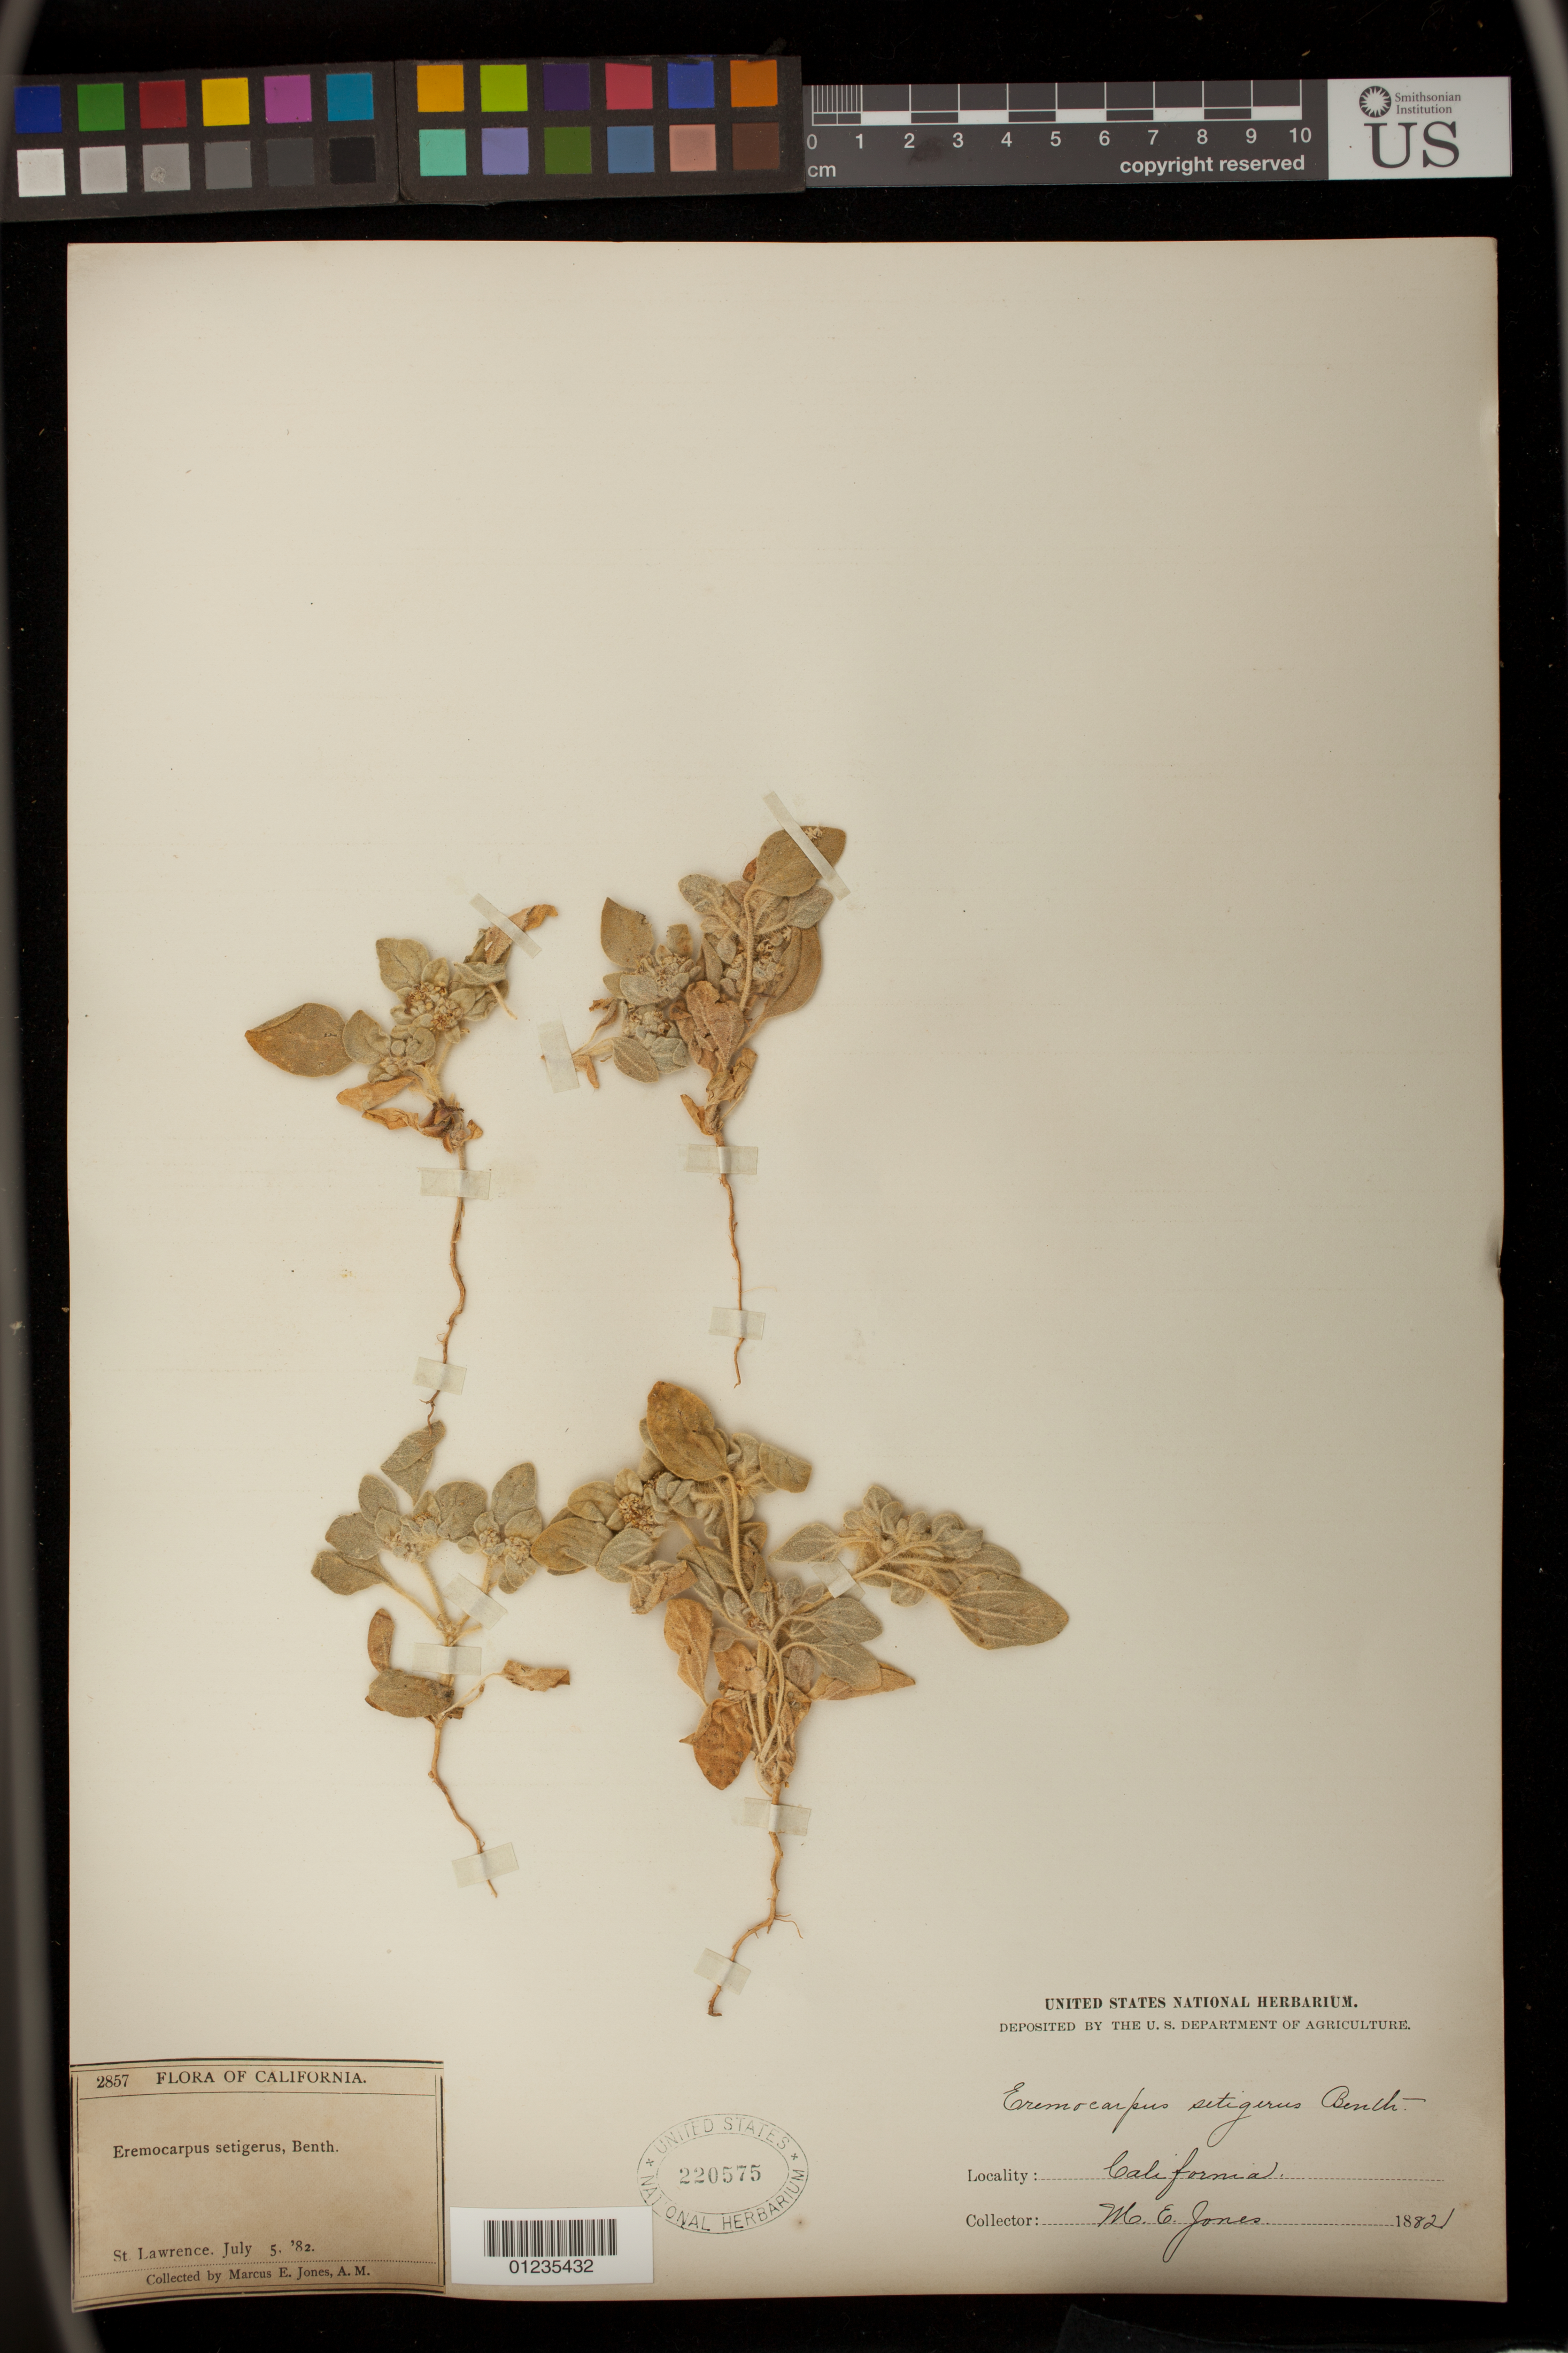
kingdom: Plantae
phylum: Tracheophyta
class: Magnoliopsida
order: Malpighiales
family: Euphorbiaceae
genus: Eremocarpus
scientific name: Eremocarpus setigerus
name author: (Hook.) Benth.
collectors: M. E. Jones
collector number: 2857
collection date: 1882-07-05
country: United States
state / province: California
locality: St. Lawrence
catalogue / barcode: US 220575